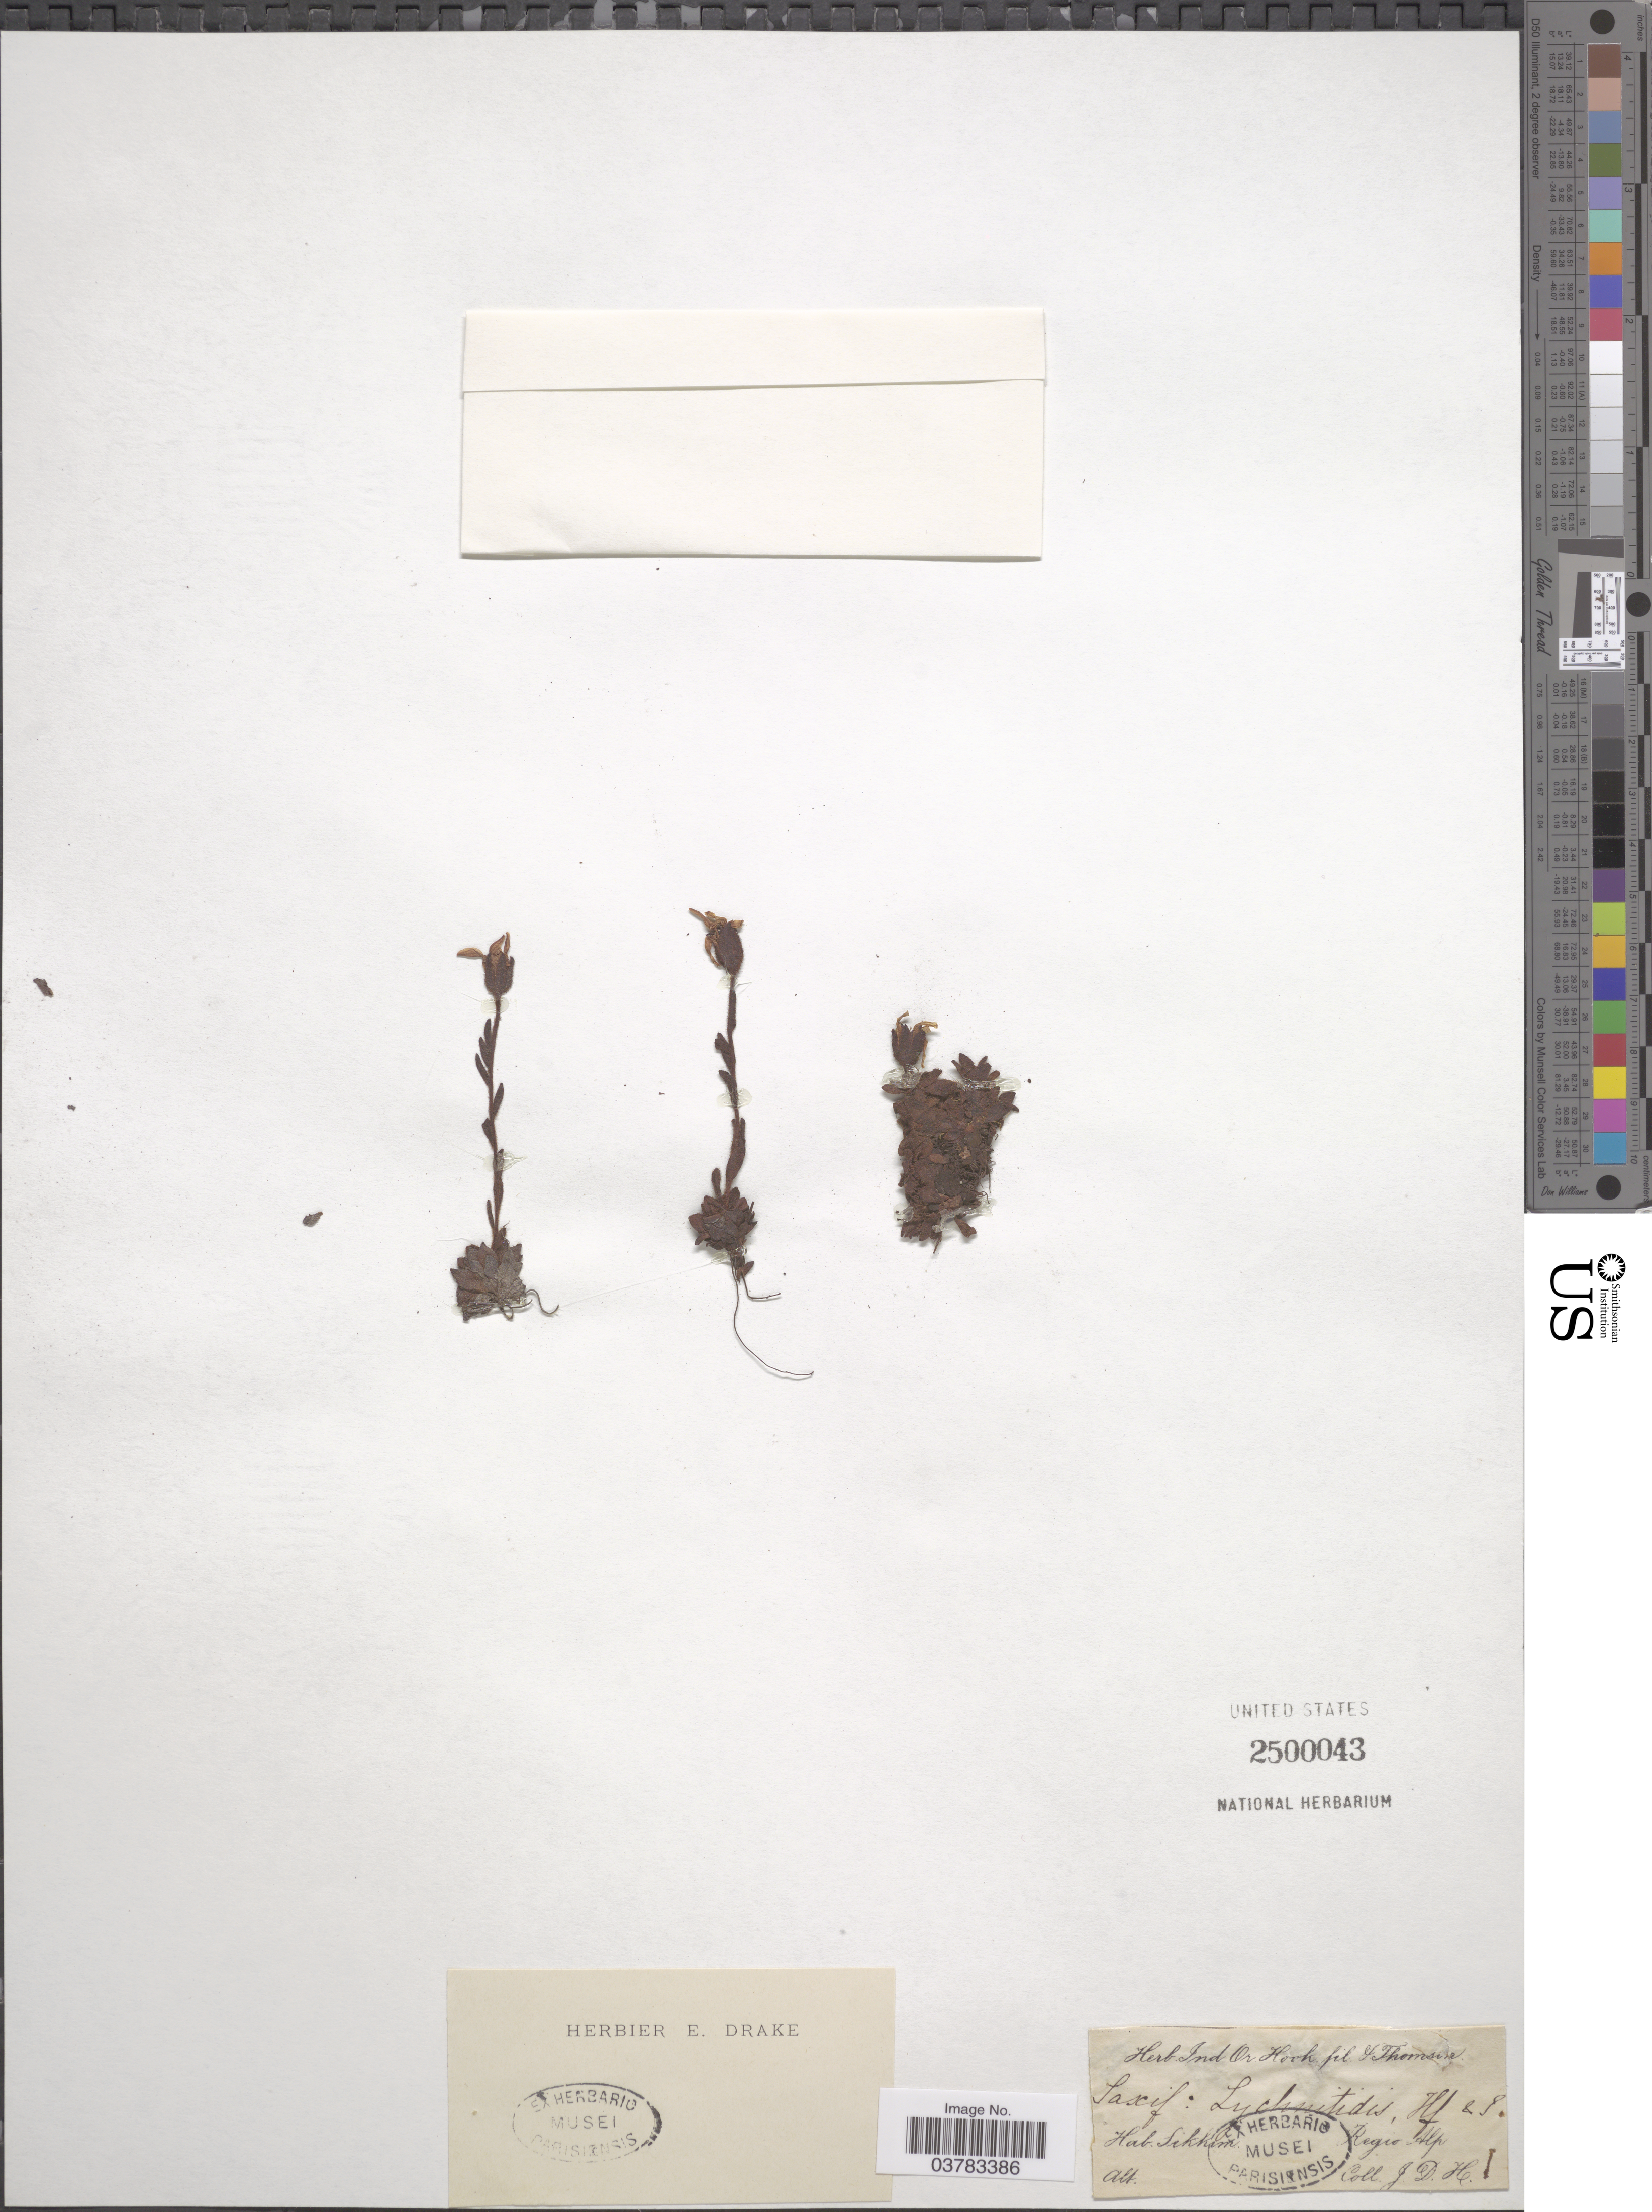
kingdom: Plantae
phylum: Tracheophyta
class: Magnoliopsida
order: Saxifragales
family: Saxifragaceae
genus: Saxifraga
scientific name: Saxifraga lychnitis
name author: Hook. f. & Thomson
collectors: J. D. Hooker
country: India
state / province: Sikkim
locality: Regio Alp.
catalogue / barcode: US 2500043